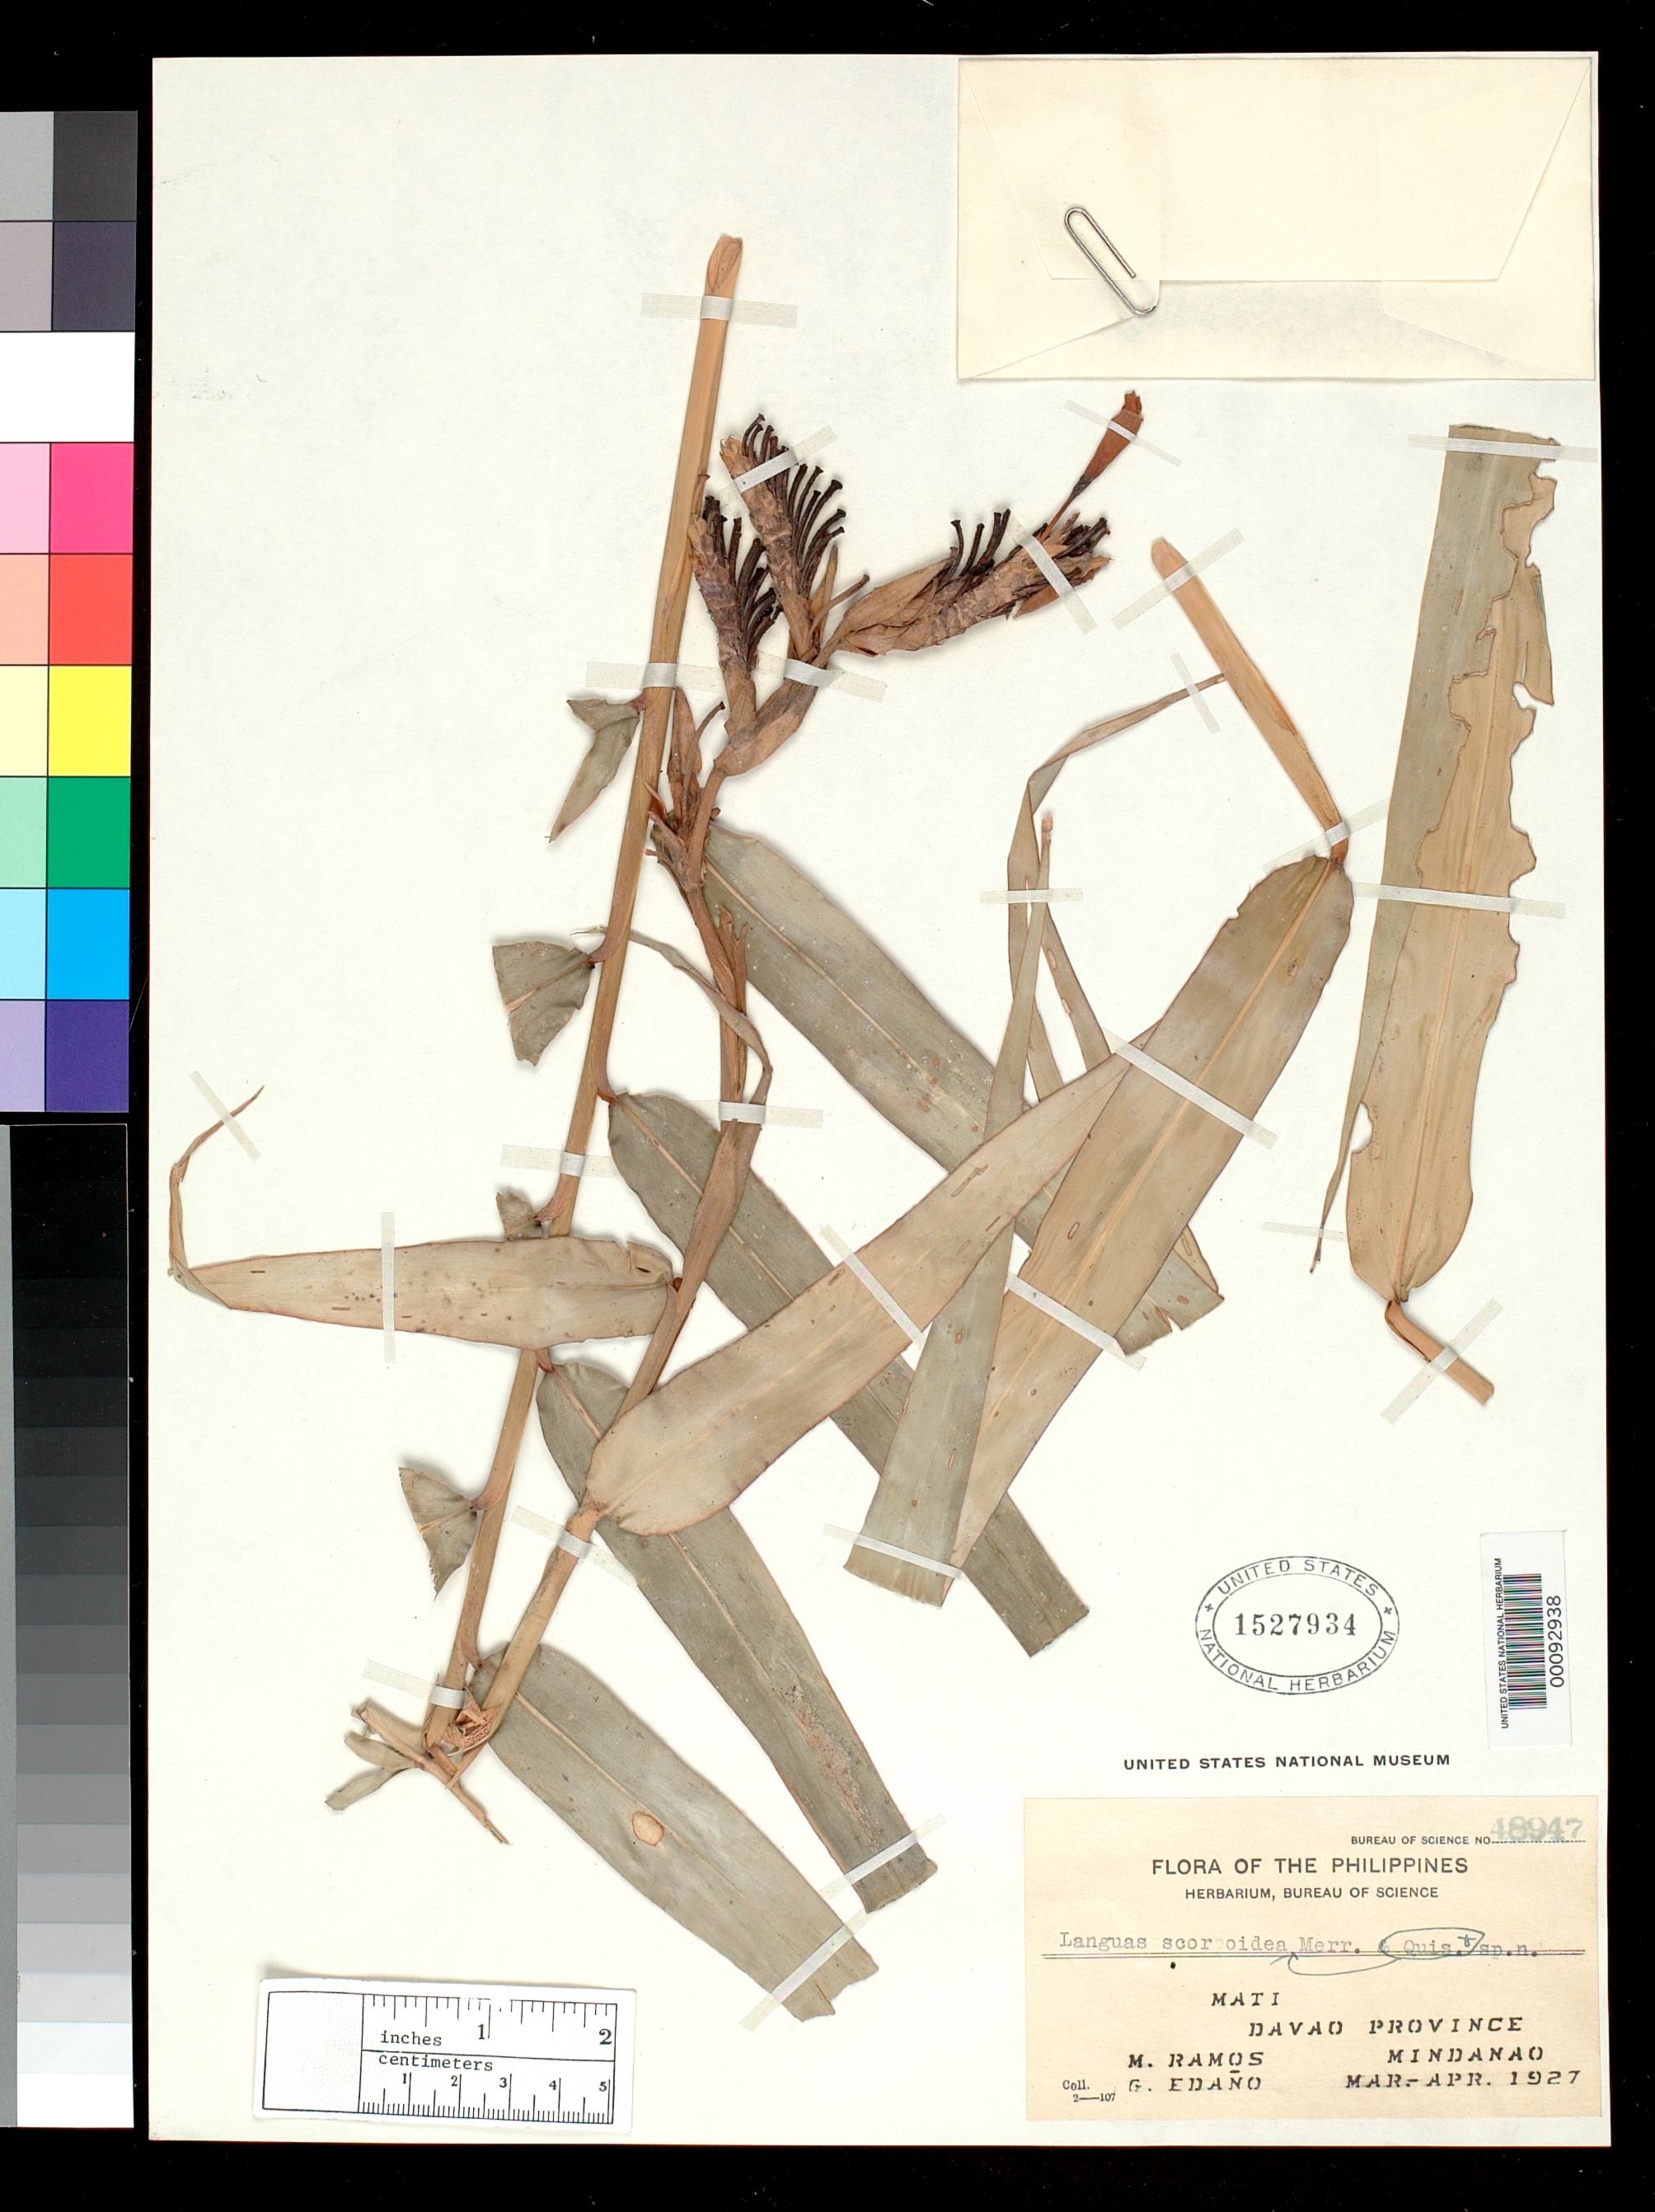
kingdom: Plantae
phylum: Tracheophyta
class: Liliopsida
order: Zingiberales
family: Zingiberaceae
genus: Languas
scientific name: Languas scorpoidea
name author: Quisumb. & Merr.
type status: Isotype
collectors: M. Ramos & G. E. Edaño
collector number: Bur. Sci. 48947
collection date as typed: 16 Apr 1927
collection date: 1927-04-16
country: Philippines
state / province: Davao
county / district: Davao del Sur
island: Mindanao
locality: Mati.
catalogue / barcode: US 1527934